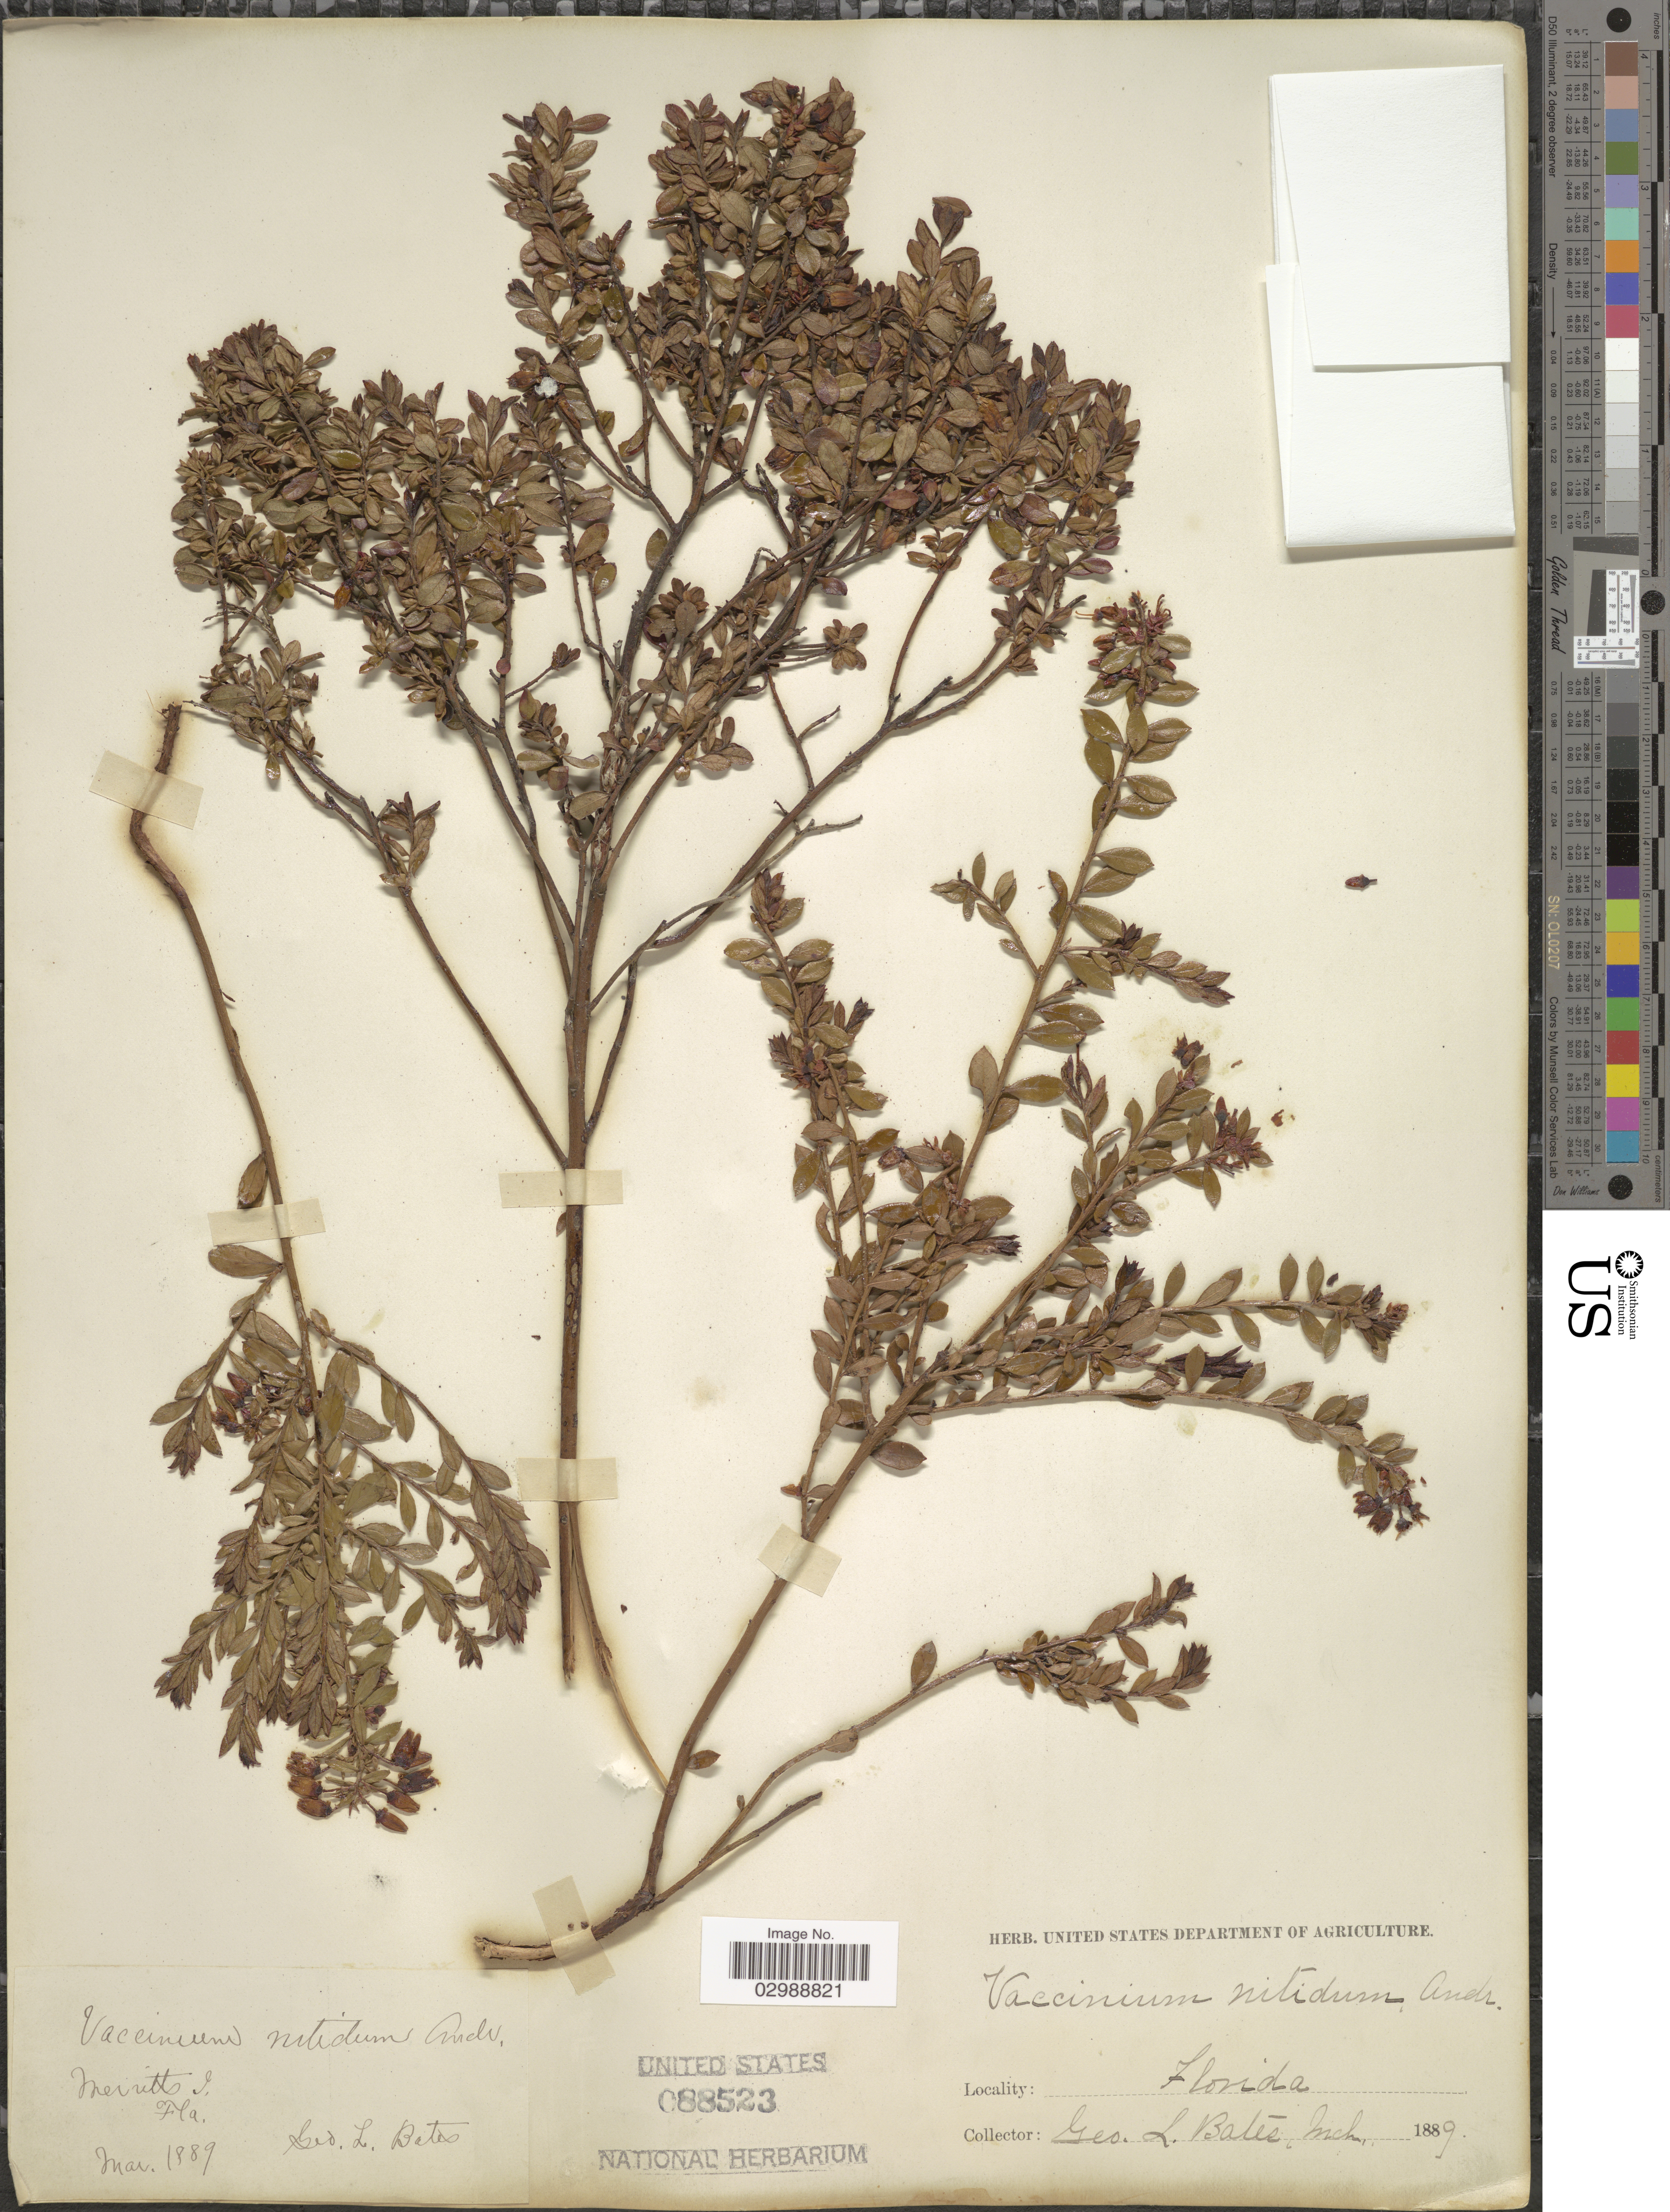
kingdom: Plantae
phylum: Tracheophyta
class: Magnoliopsida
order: Ericales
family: Ericaceae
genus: Vaccinium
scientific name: Vaccinium nitidum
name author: Andrews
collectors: G. Bates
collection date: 1889-03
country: United States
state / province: Florida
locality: Merritts I.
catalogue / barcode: US 88523